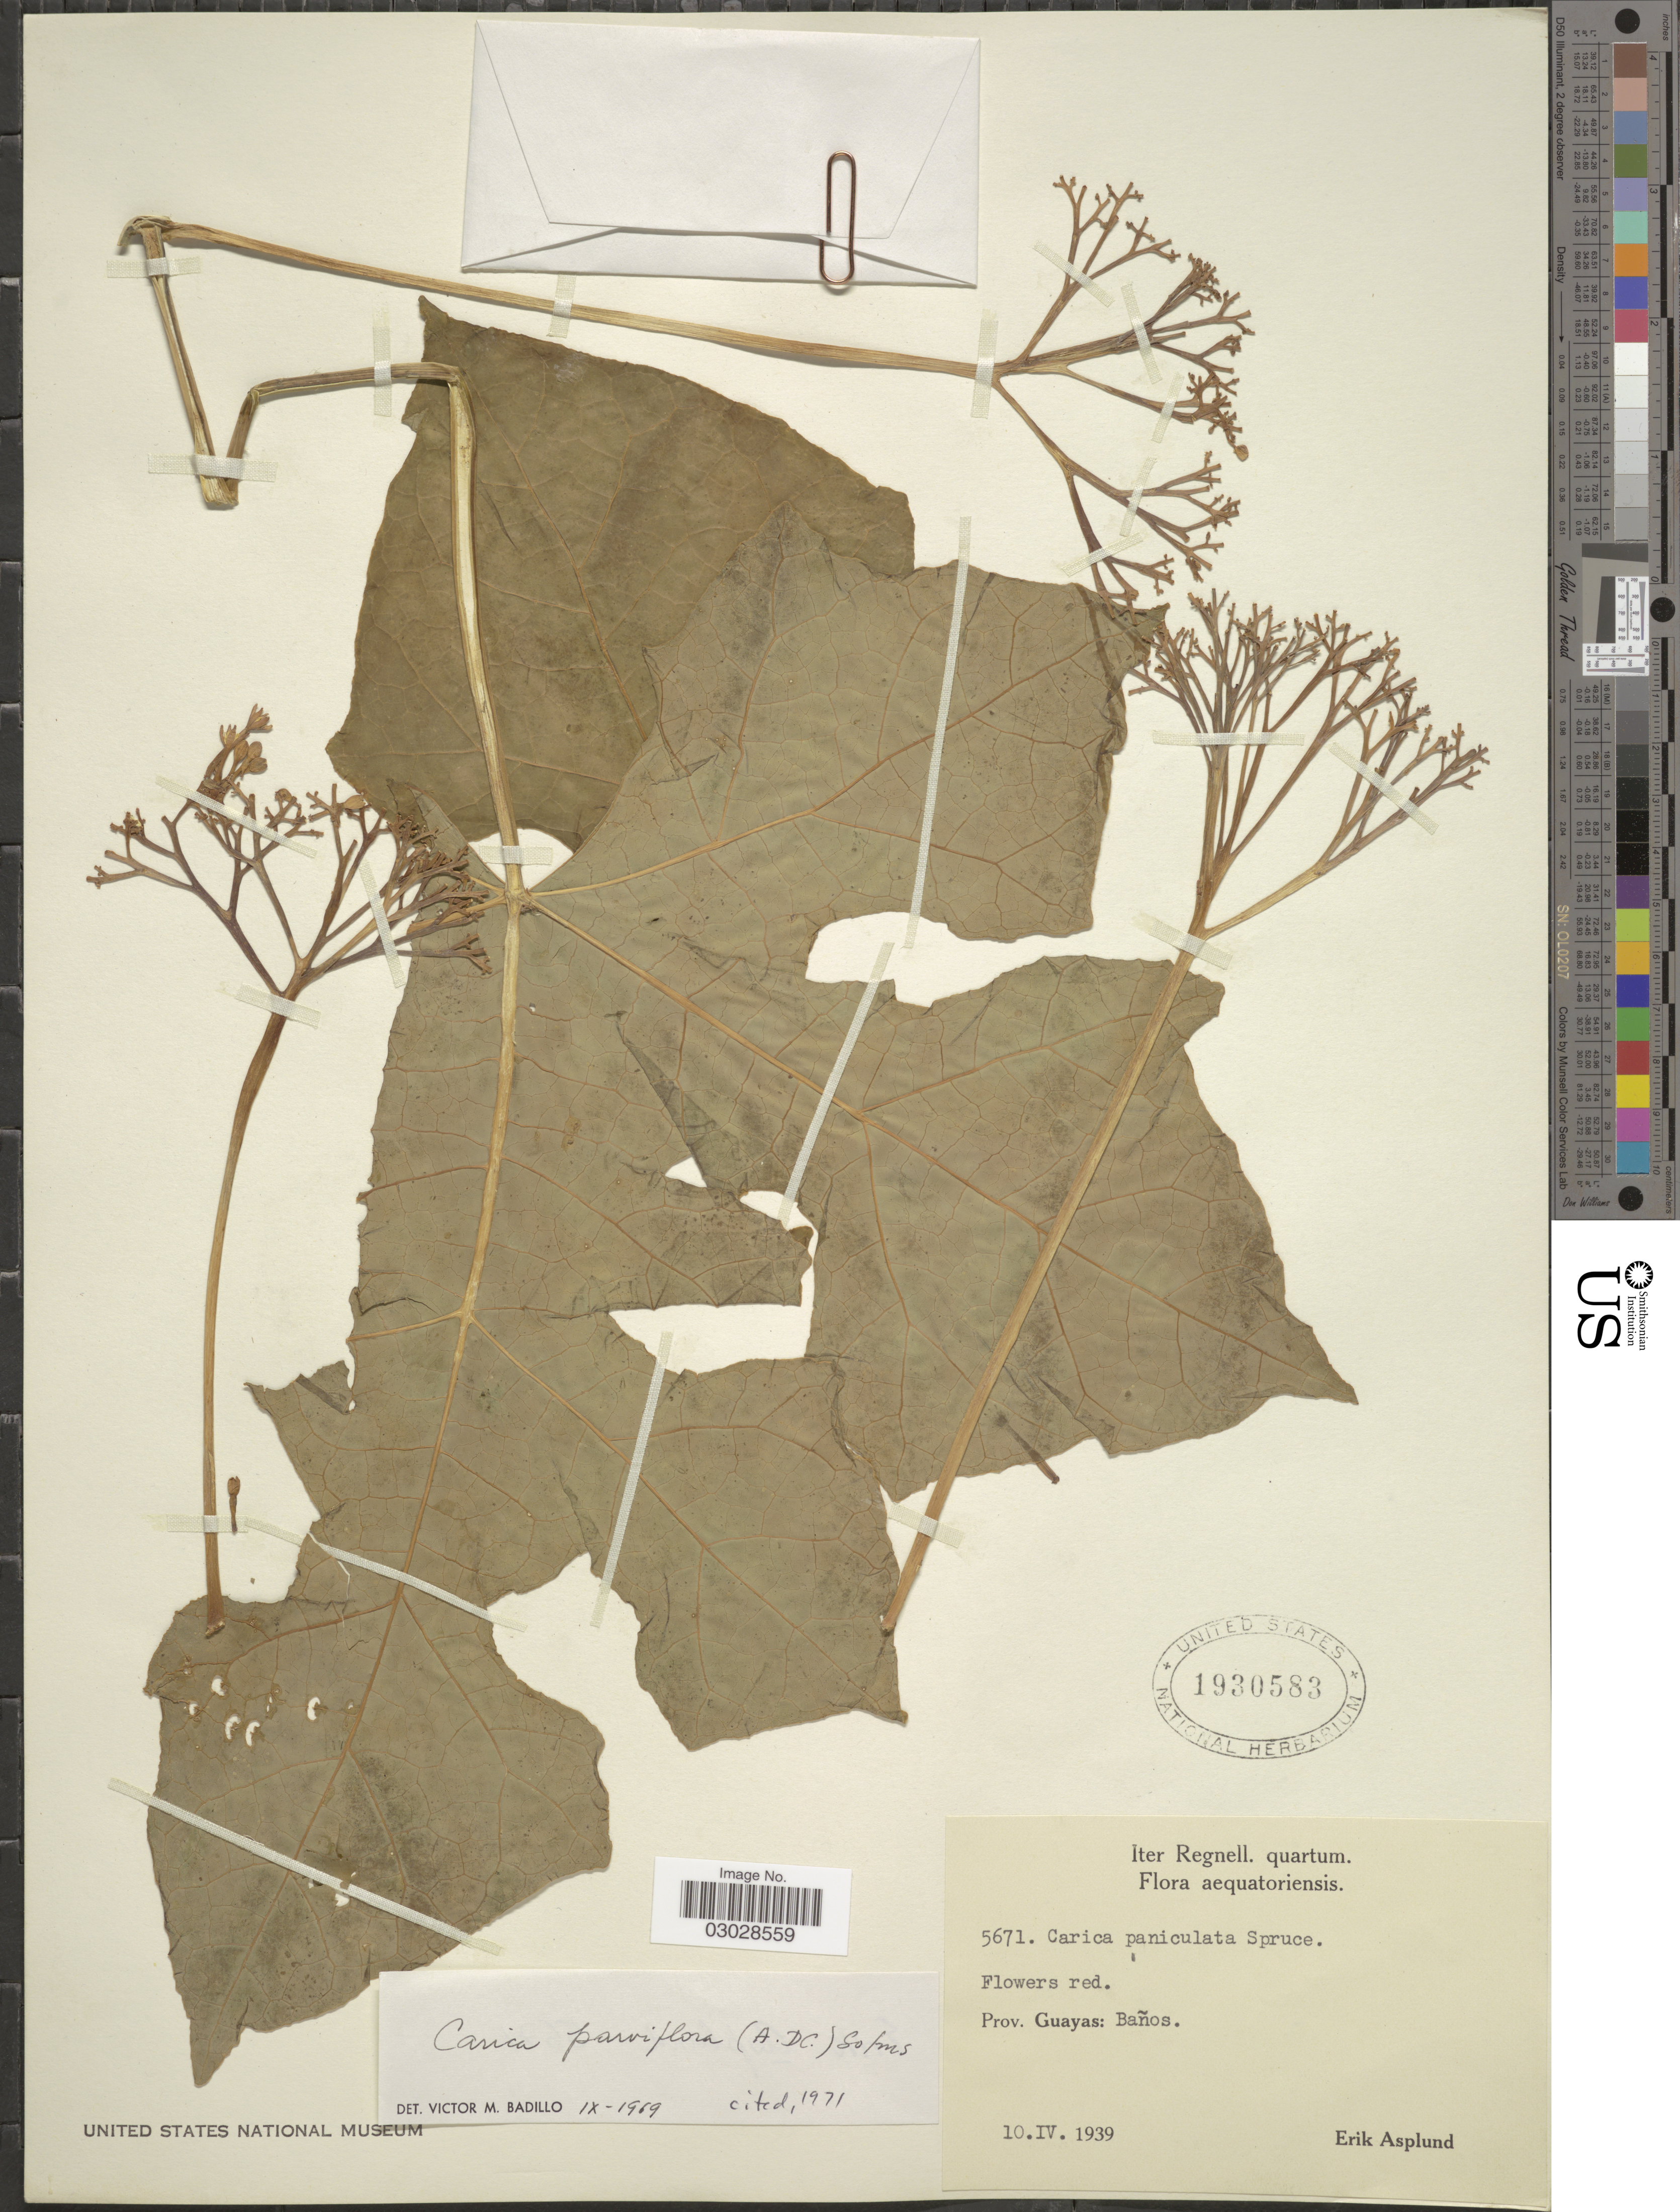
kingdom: Plantae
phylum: Tracheophyta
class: Magnoliopsida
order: Brassicales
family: Caricaceae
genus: Vasconcellea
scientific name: Vasconcellea parviflora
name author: A. DC.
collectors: E. Asplund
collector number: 5671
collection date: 1939-04-10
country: Ecuador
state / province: Guayas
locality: Baños.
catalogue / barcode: US 1930583